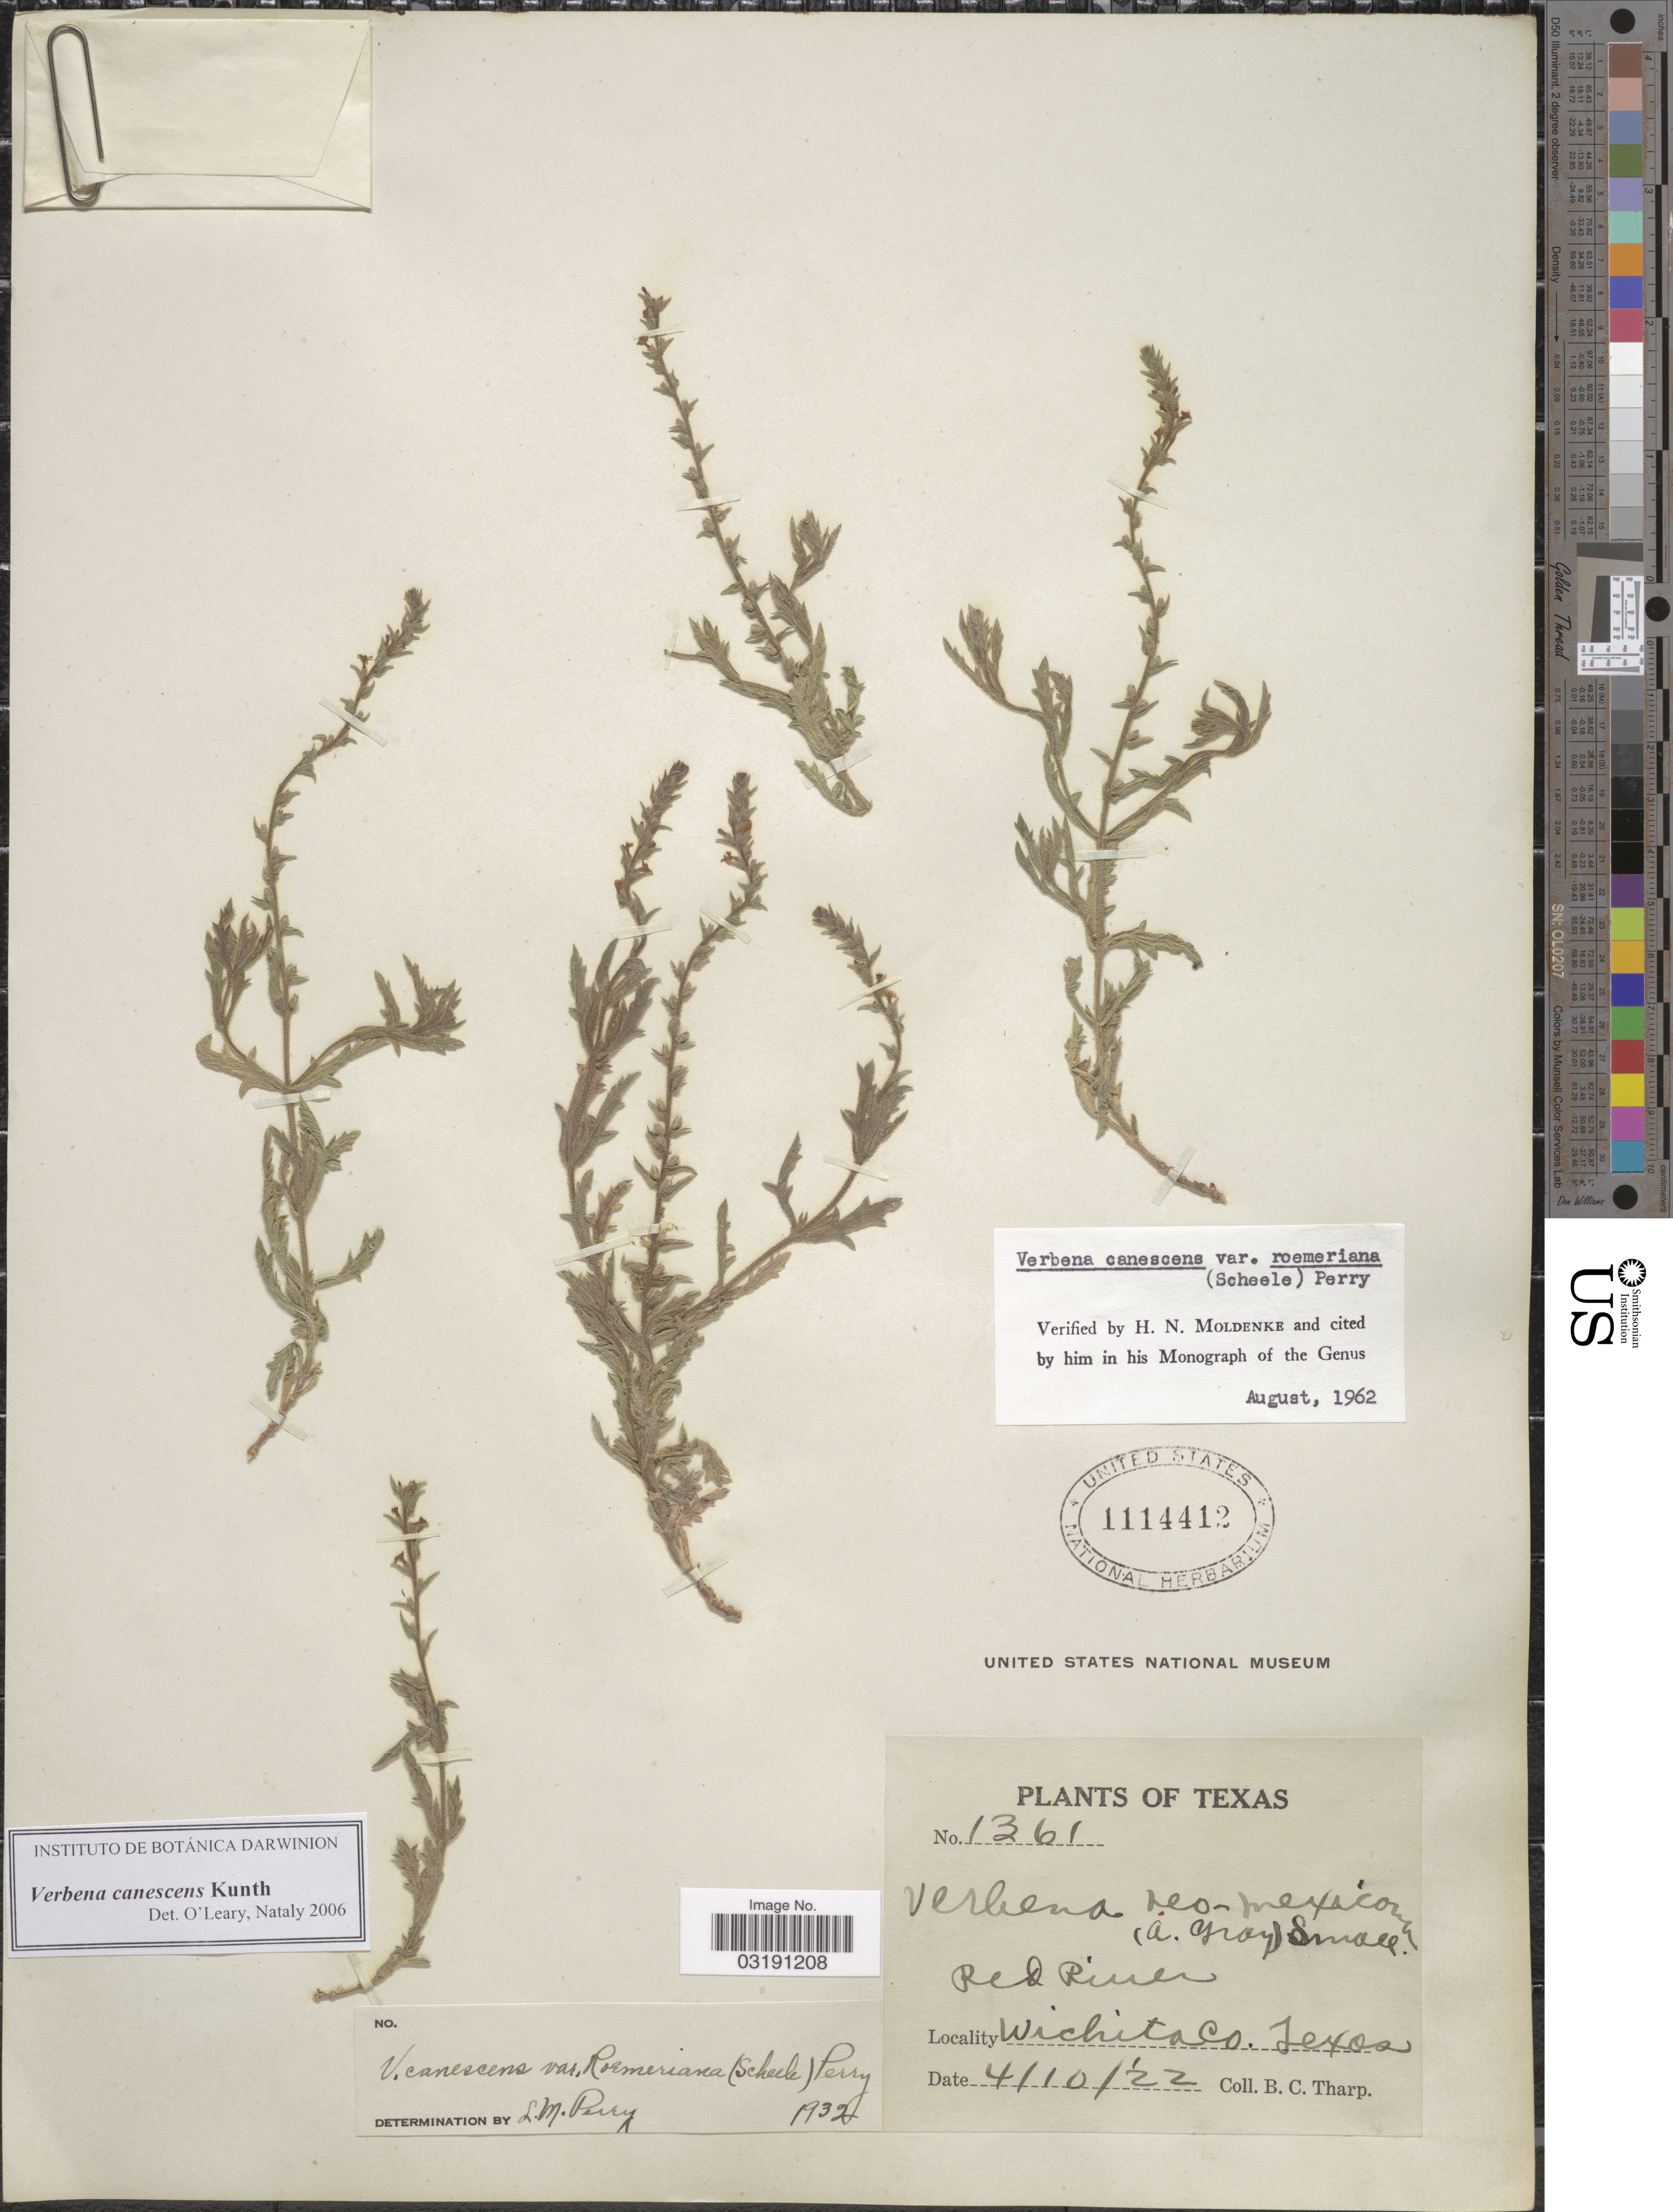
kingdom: Plantae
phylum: Tracheophyta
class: Magnoliopsida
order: Lamiales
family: Verbenaceae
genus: Verbena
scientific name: Verbena canescens var. roemeriana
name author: (Scheele) L.M. Perry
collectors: B. C. Tharp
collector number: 1361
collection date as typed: Transcribed d/m/y: 10/4/22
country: United States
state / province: Texas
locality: Red River. Wichita Co.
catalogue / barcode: US 1114412